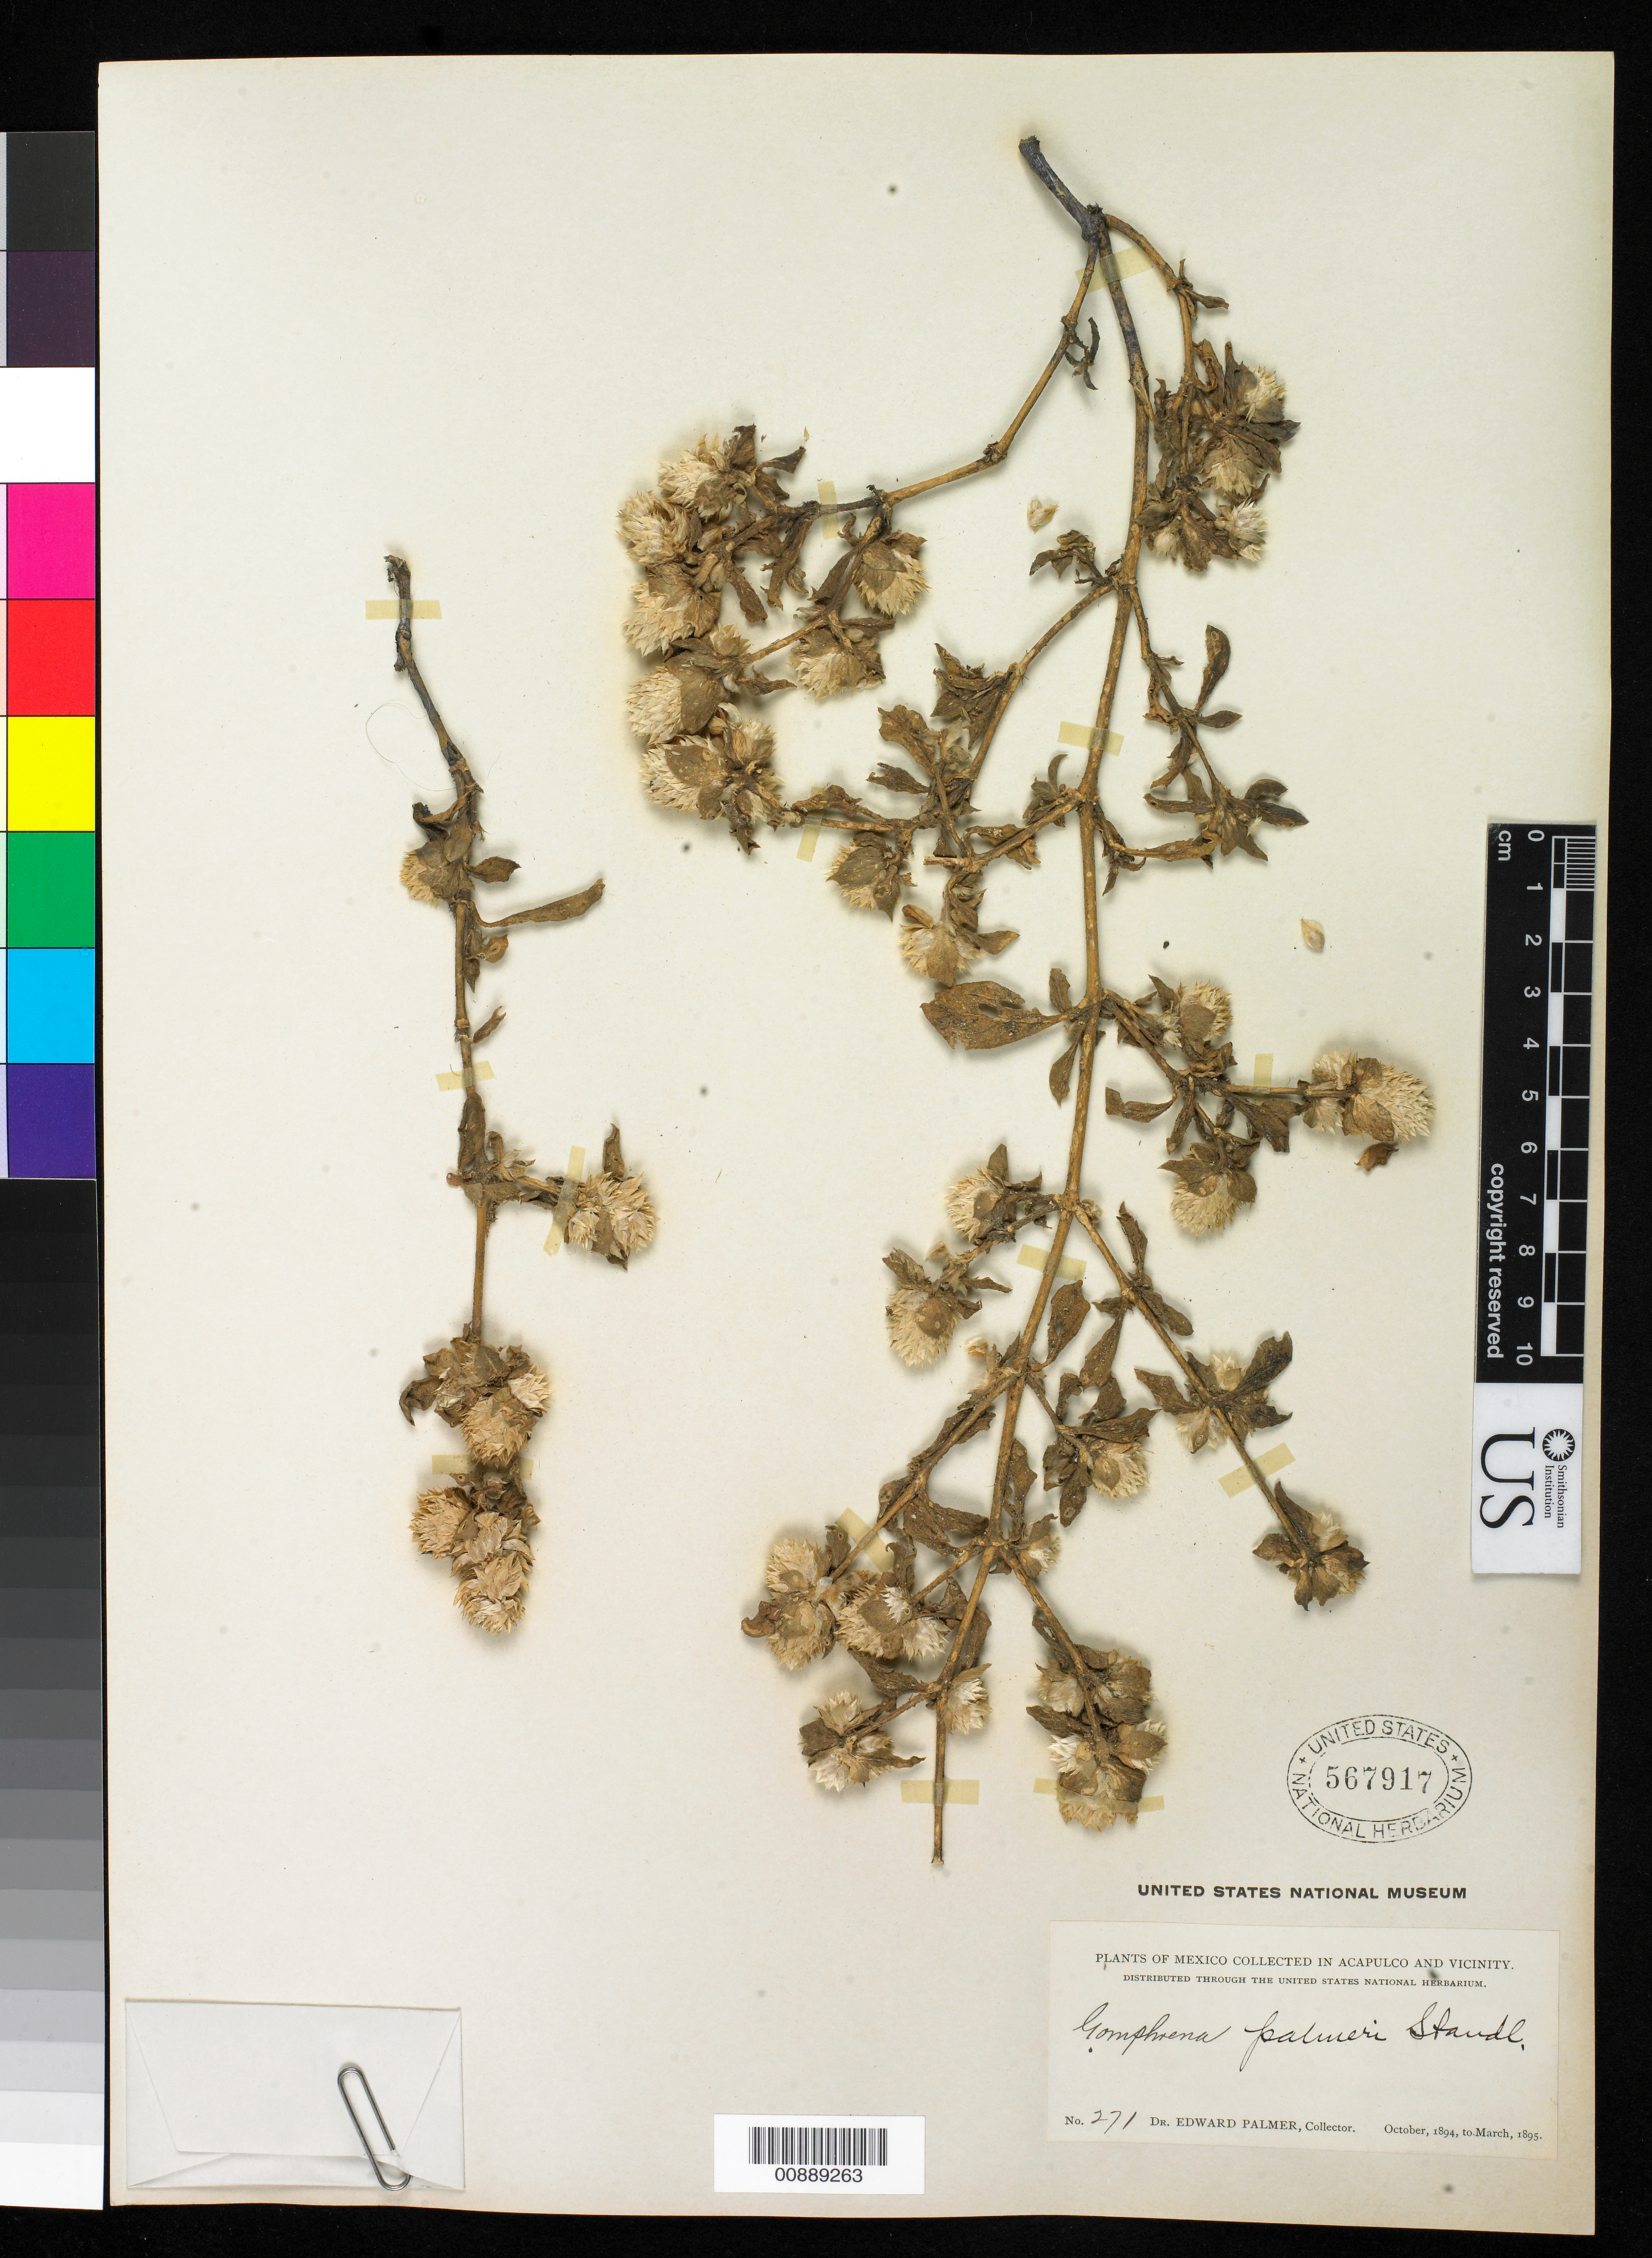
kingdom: Plantae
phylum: Tracheophyta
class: Magnoliopsida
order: Caryophyllales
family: Amaranthaceae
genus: Gomphrena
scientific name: Gomphrena palmeri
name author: Standl.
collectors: E. Palmer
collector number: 271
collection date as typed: Oct 1894 to -- Mar 1895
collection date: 1894-10/1895-03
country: Mexico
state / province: Guerrero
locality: Acapulco, Guerrero and vicinity.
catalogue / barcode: US 567917